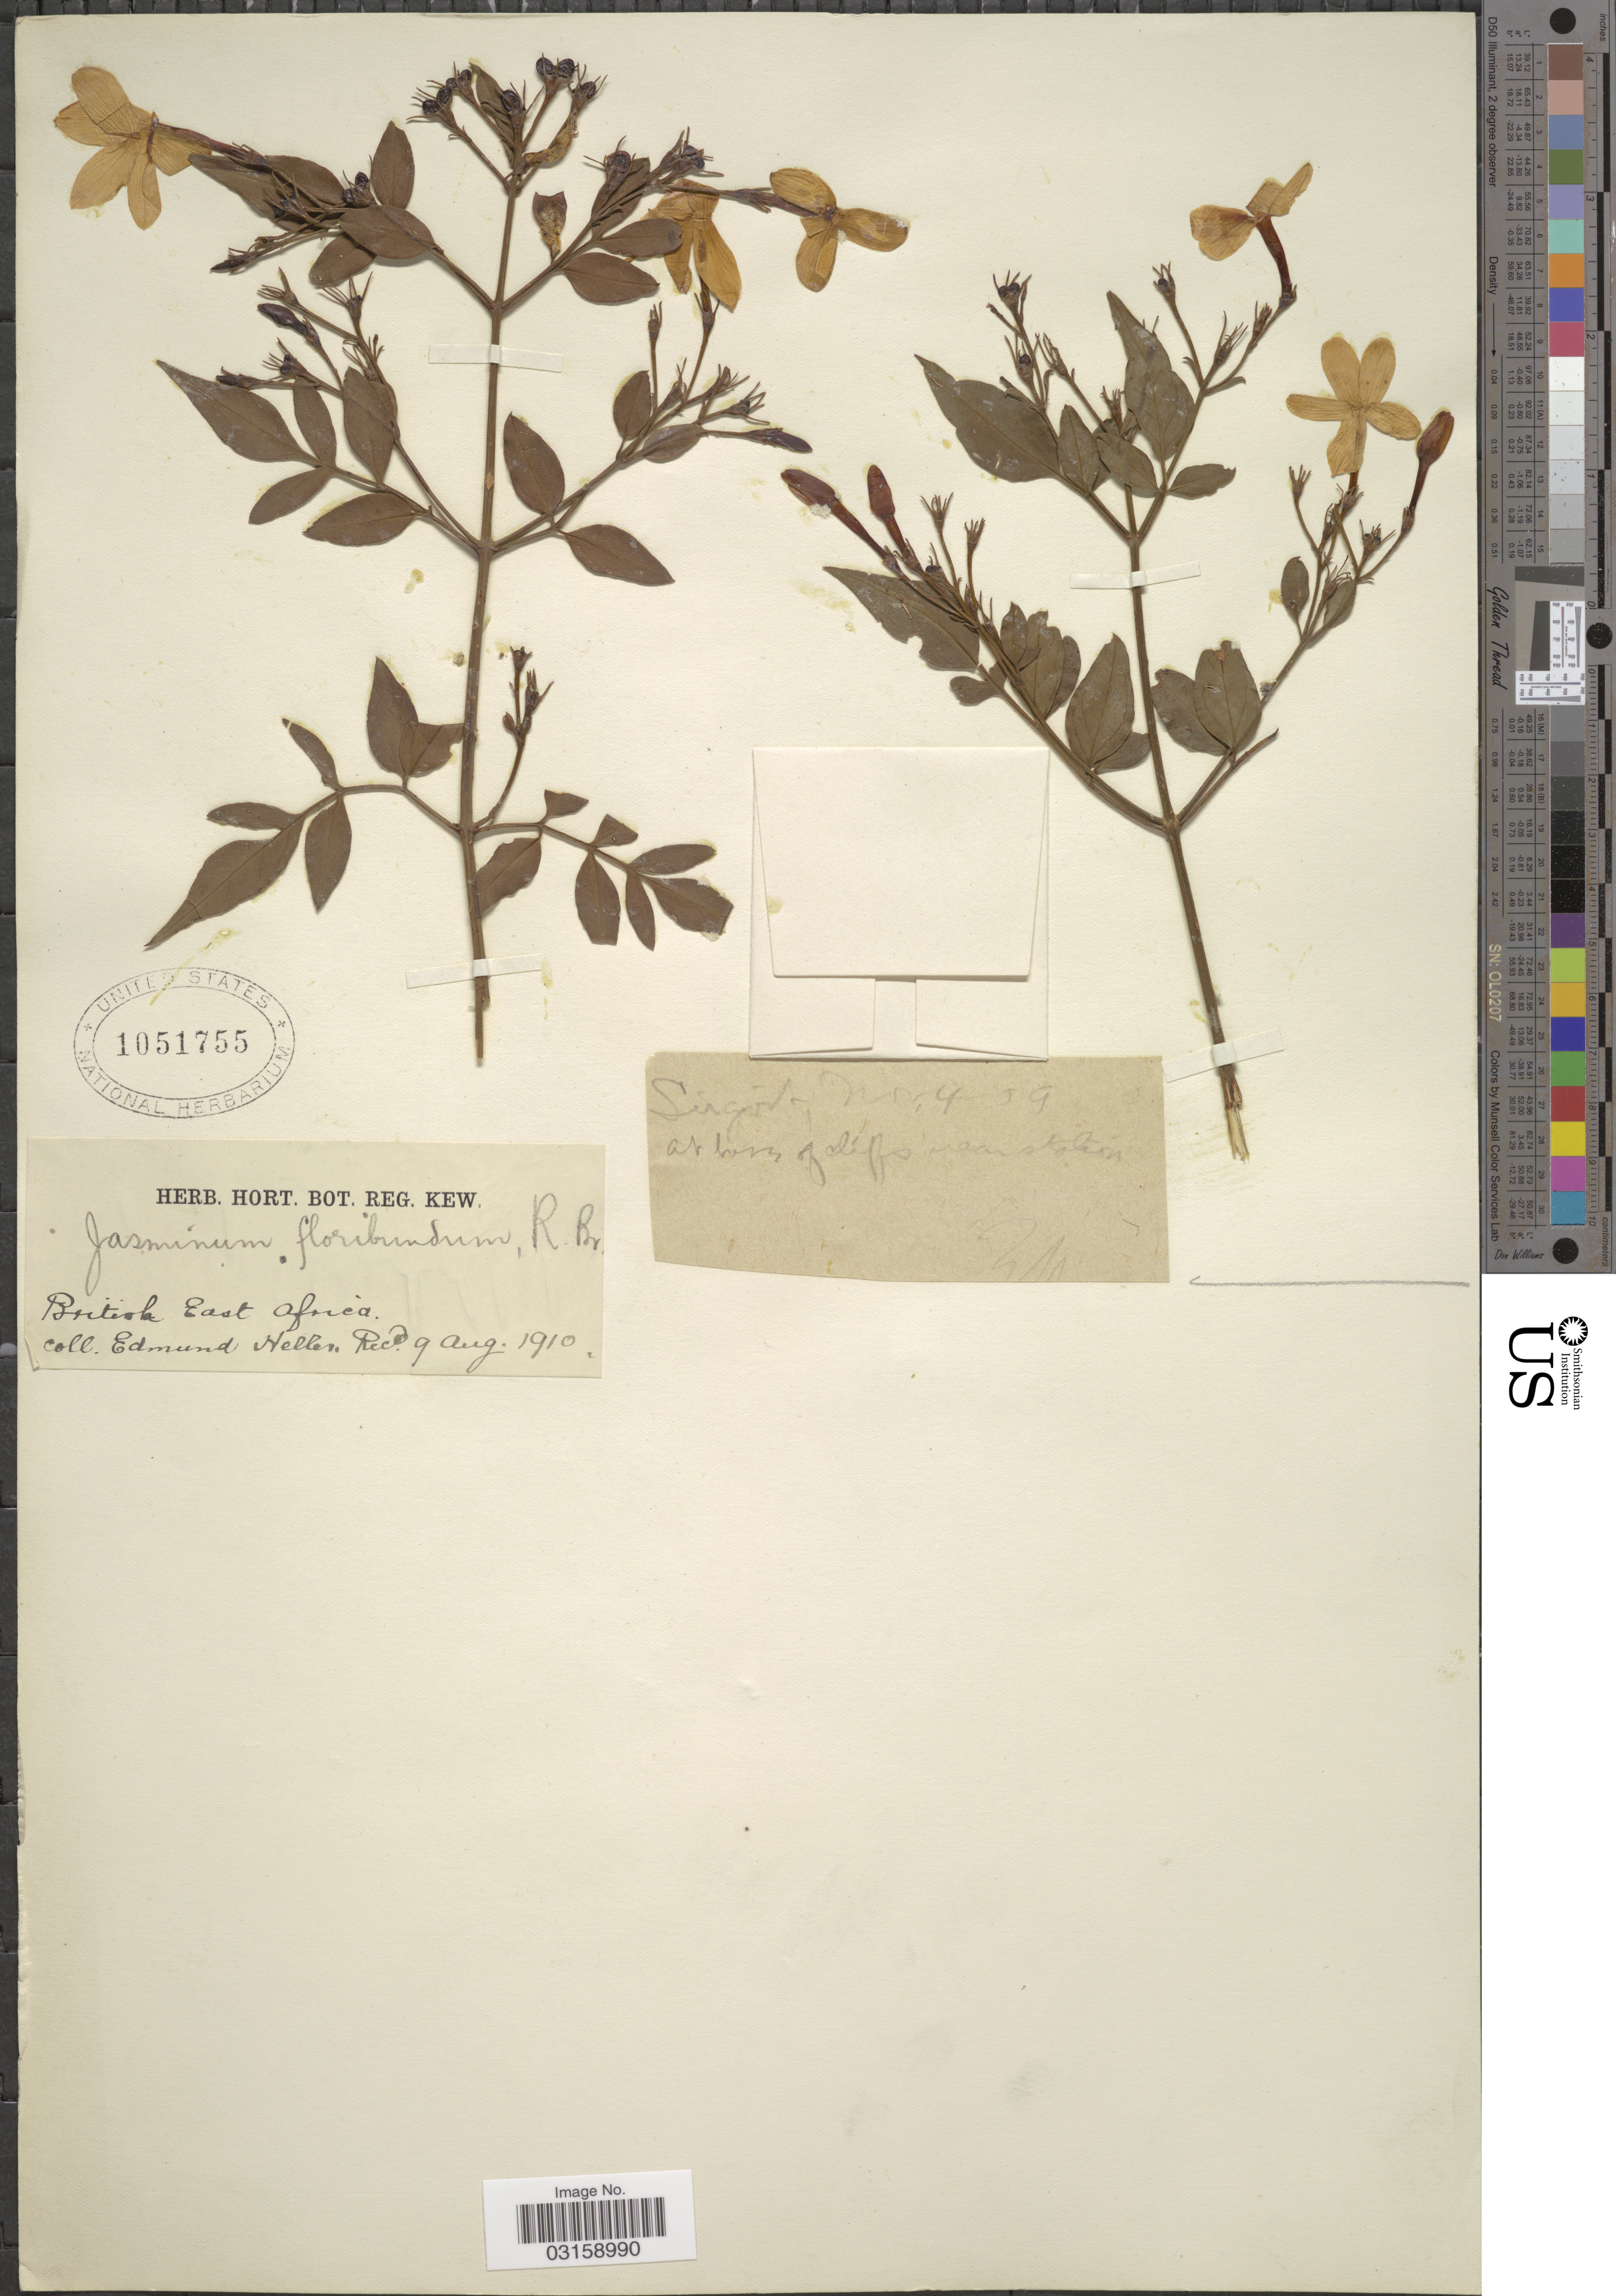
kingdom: Plantae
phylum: Tracheophyta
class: Magnoliopsida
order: Lamiales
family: Oleaceae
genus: Jasminum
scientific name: Jasminum floribundum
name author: R. Br. ex Fresen.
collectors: E. Heller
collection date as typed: Transcribed d/m/y: 4/11/99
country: Kenya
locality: British East Africa.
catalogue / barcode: US 1051755